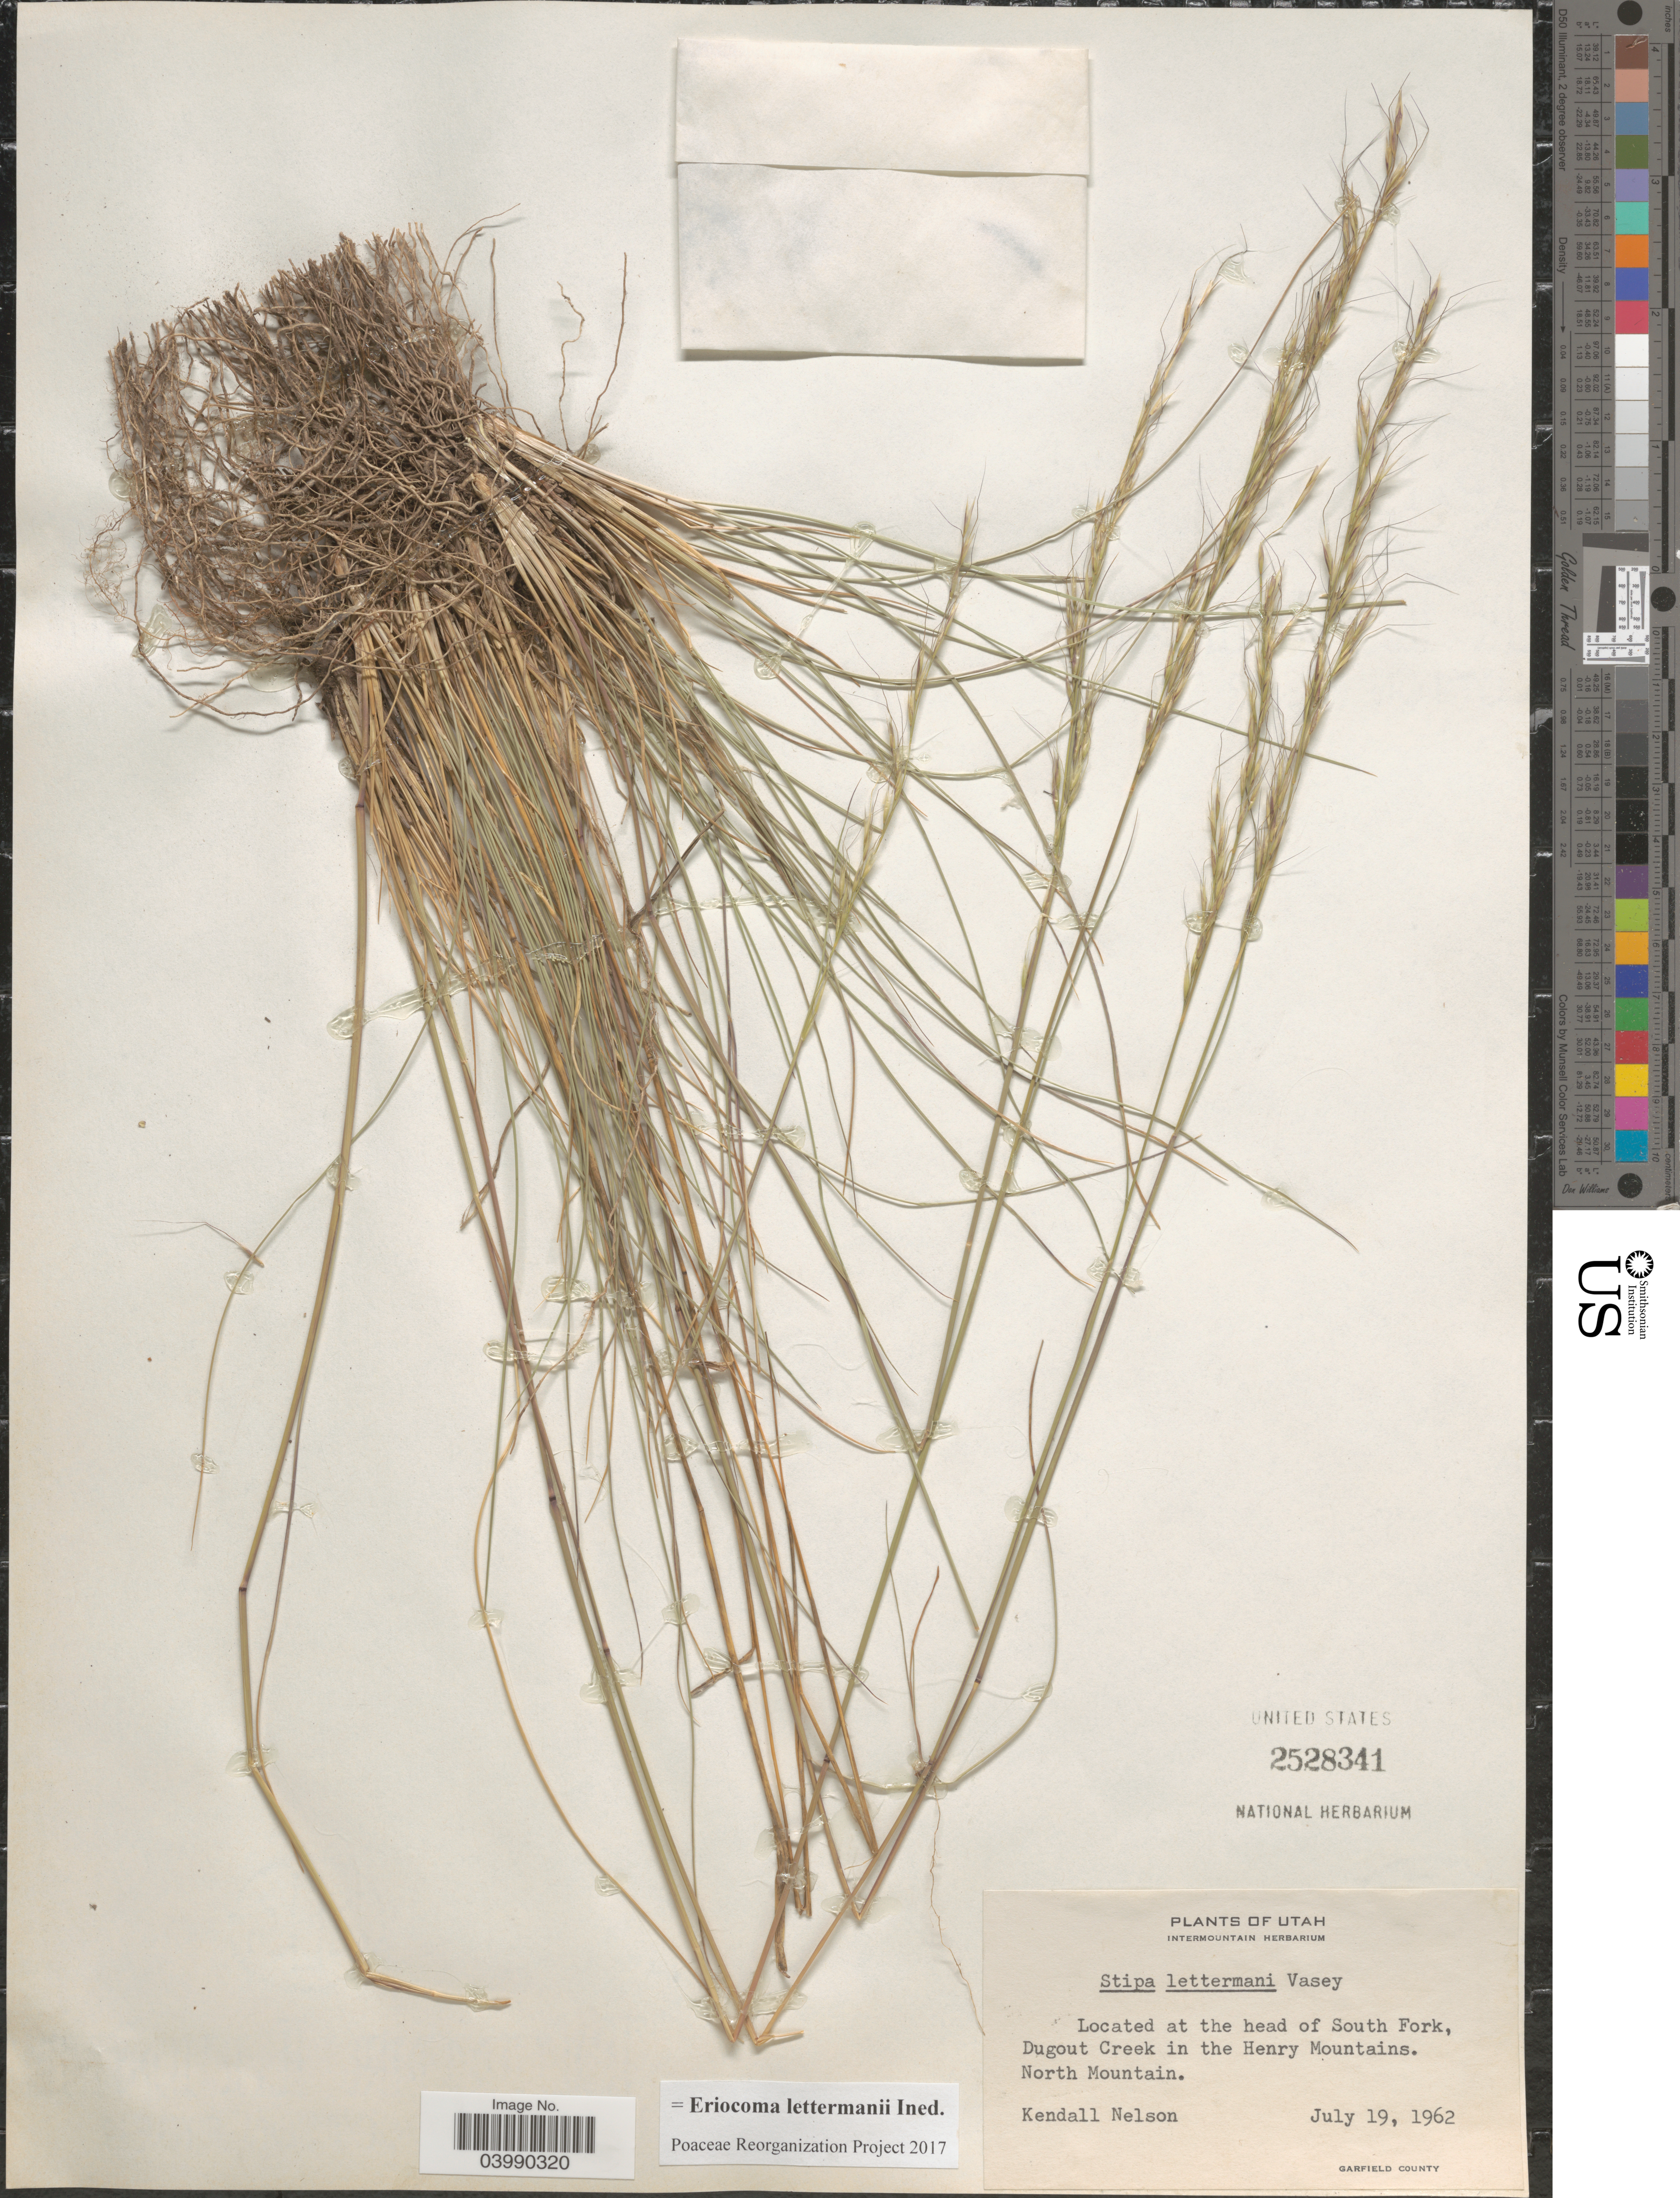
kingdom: Plantae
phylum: Tracheophyta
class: Liliopsida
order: Poales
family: Poaceae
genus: Eriocoma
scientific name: Eriocoma lettermanii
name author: (Vasey) Romasch.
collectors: K. Nelson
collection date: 1962-07-19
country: United States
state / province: Utah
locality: At the head of South Fork, Dugout Creek in the Henry Mountains. North Mountain.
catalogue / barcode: US 2528341